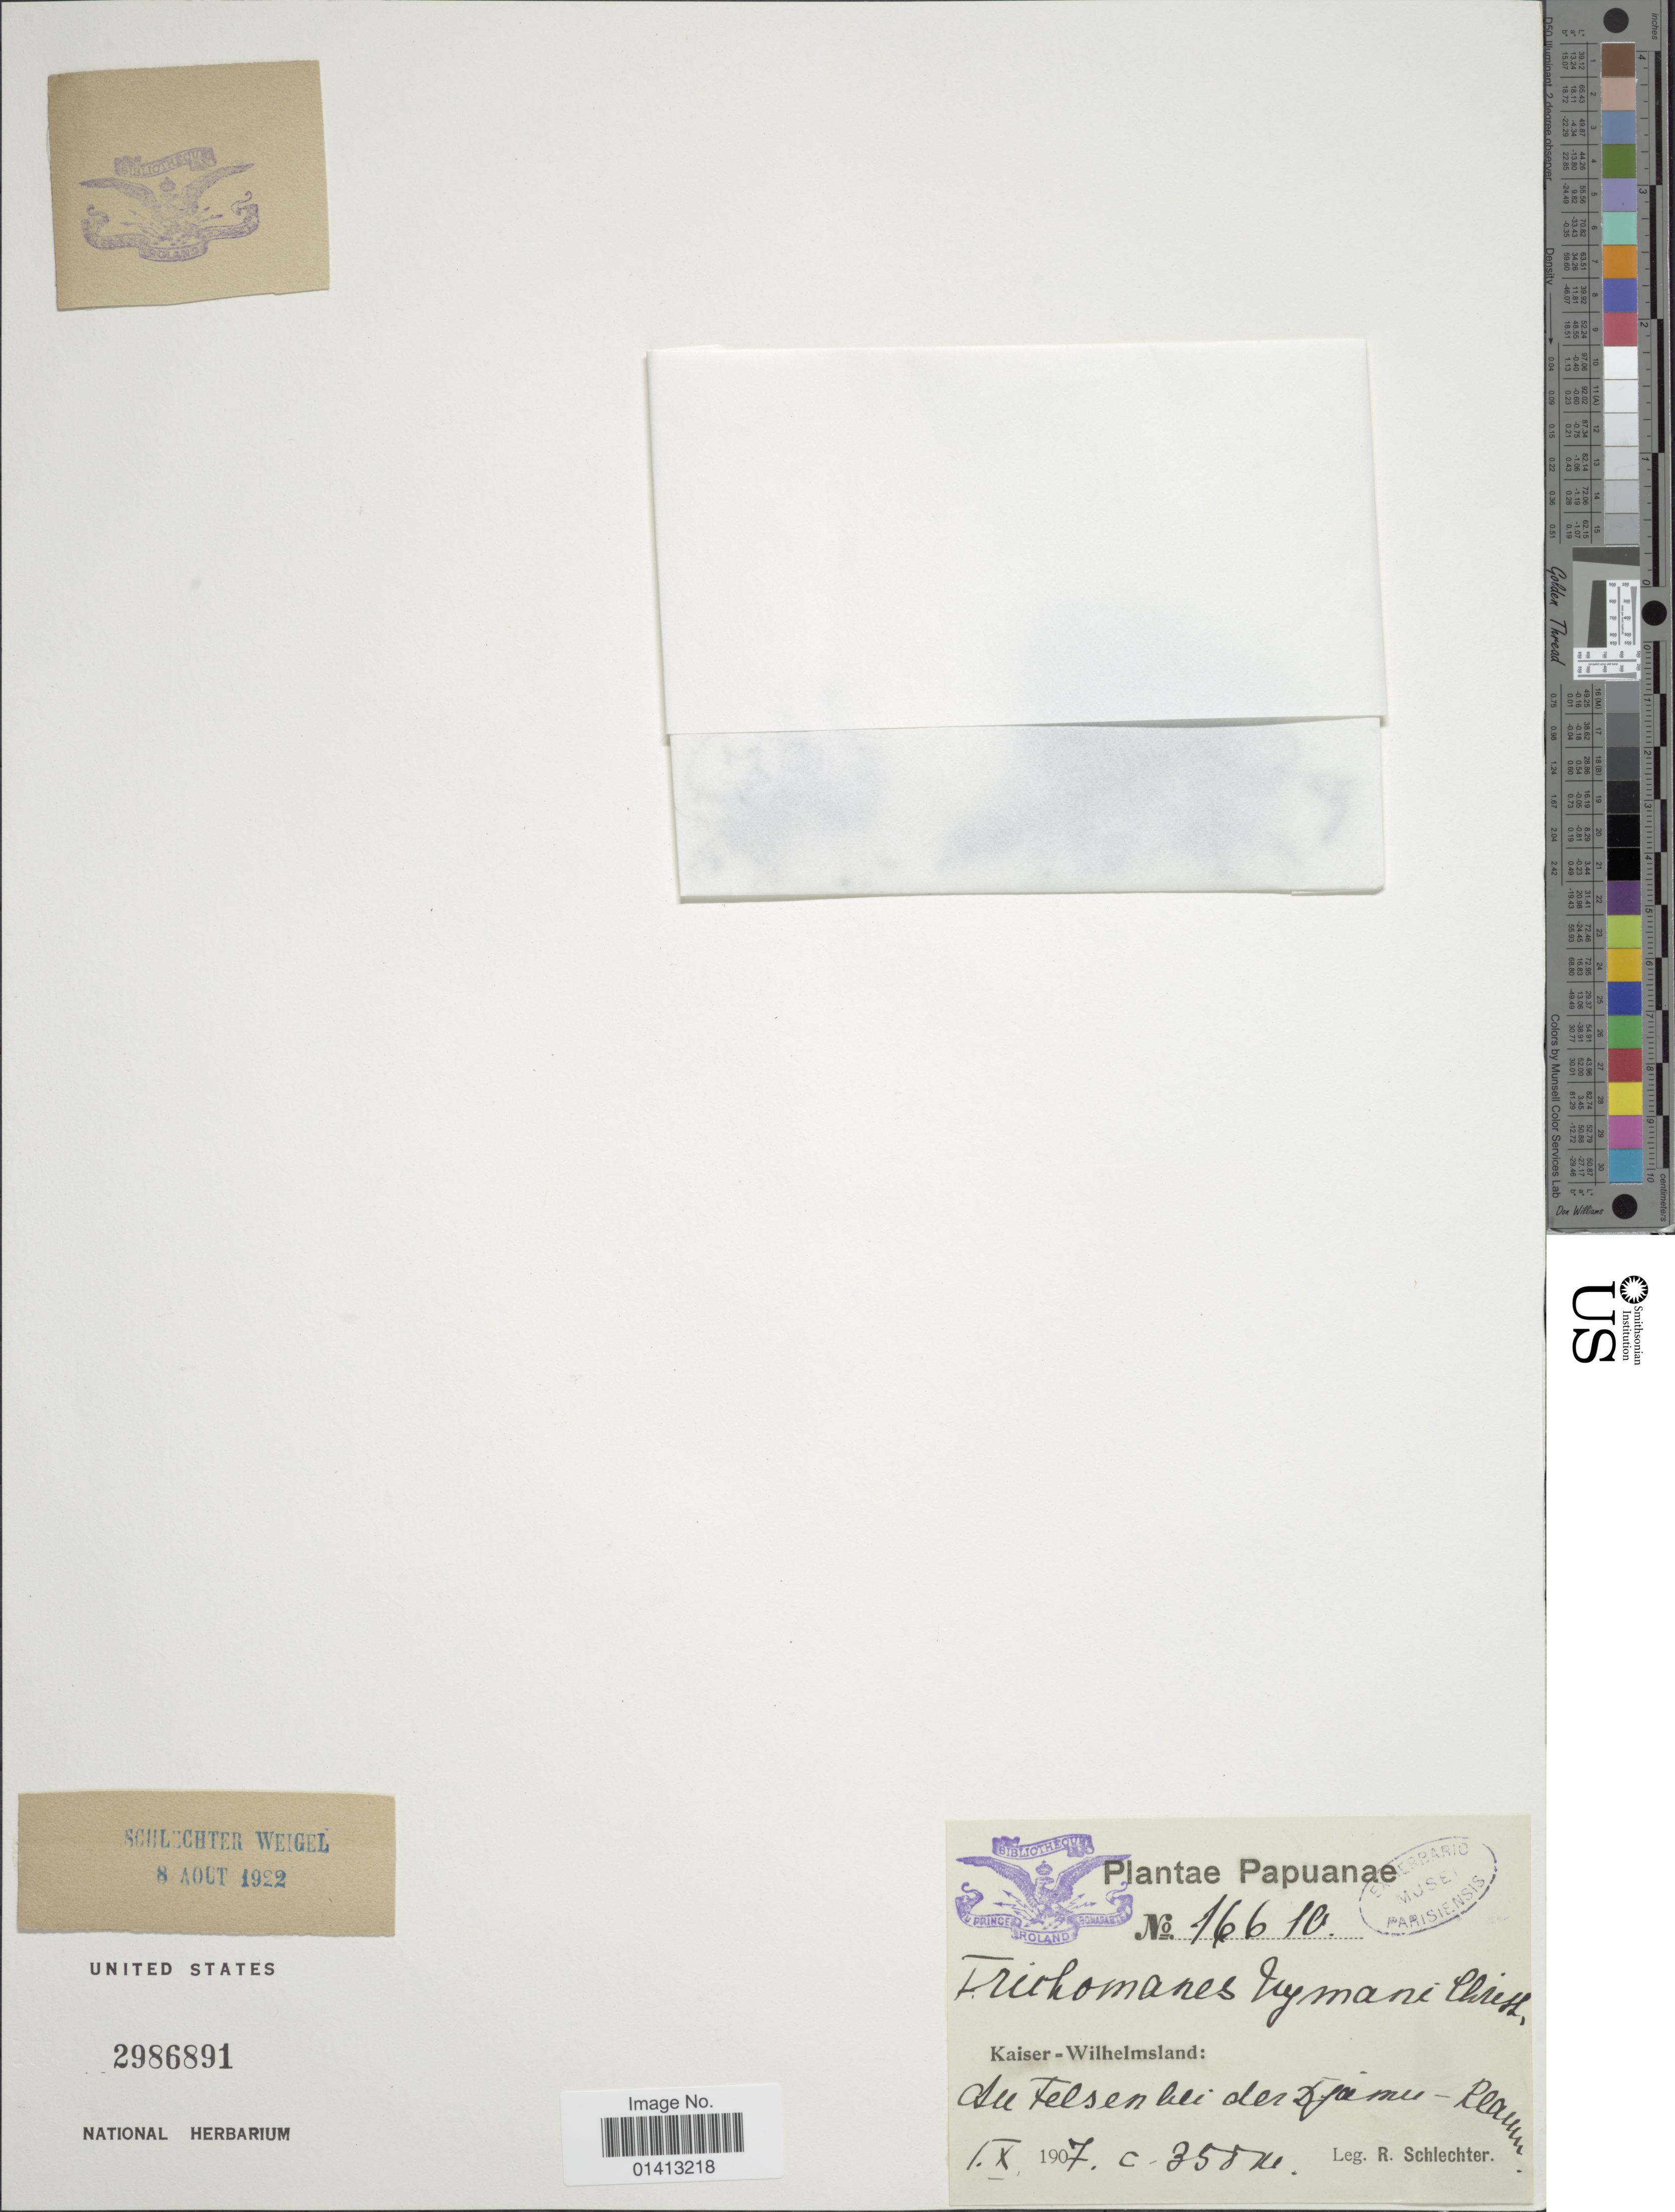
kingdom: Plantae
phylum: Tracheophyta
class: Polypodiopsida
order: Hymenophyllales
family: Hymenophyllaceae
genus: Crepidomanes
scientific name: Crepidomanes sp.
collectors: F. R. R. Schlechter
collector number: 16610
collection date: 1907-10-01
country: Papua New Guinea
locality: Kaiser-Wilhelmsland: An Felsen bei der Djamu- [illegible text]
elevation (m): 350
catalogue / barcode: US 2986891